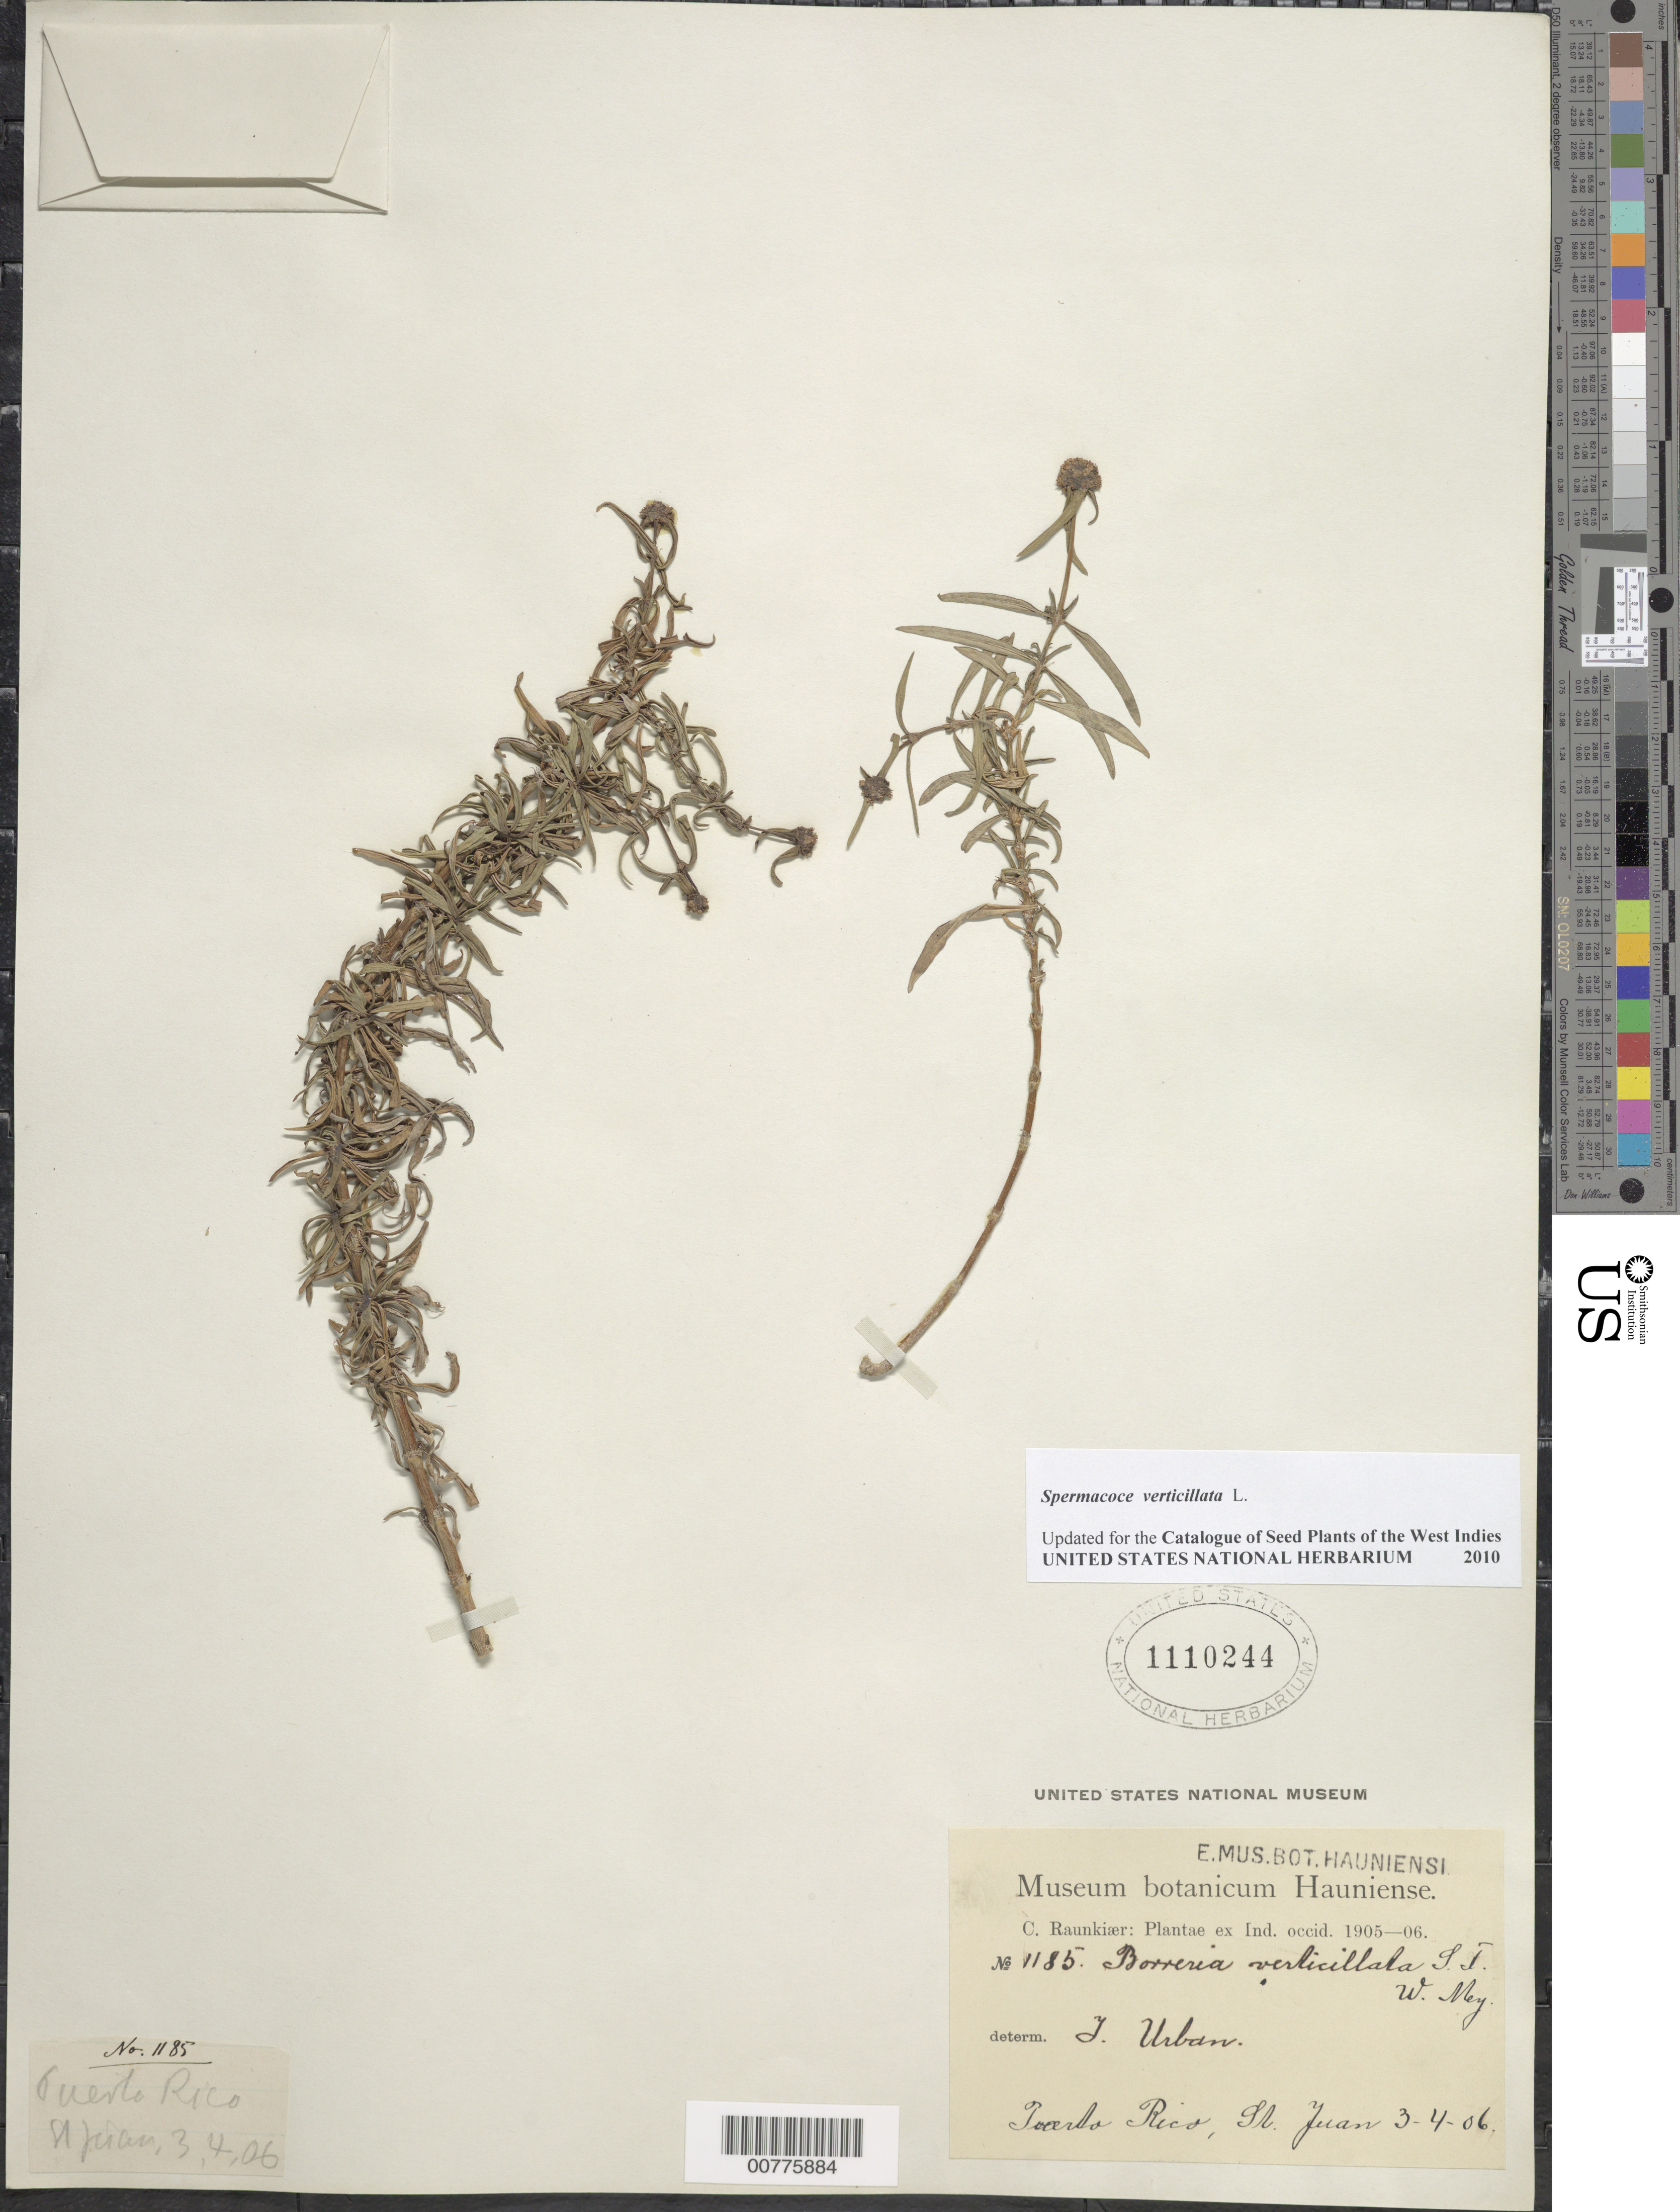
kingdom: Plantae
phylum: Tracheophyta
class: Magnoliopsida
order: Gentianales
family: Rubiaceae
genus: Spermacoce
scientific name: Spermacoce verticillata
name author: L.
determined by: Urban, Ignatz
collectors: C. Raunkiær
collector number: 1185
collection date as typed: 03 Apr 1906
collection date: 1906-04-03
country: Puerto Rico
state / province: San Juan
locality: San Juan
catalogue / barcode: US 1110244